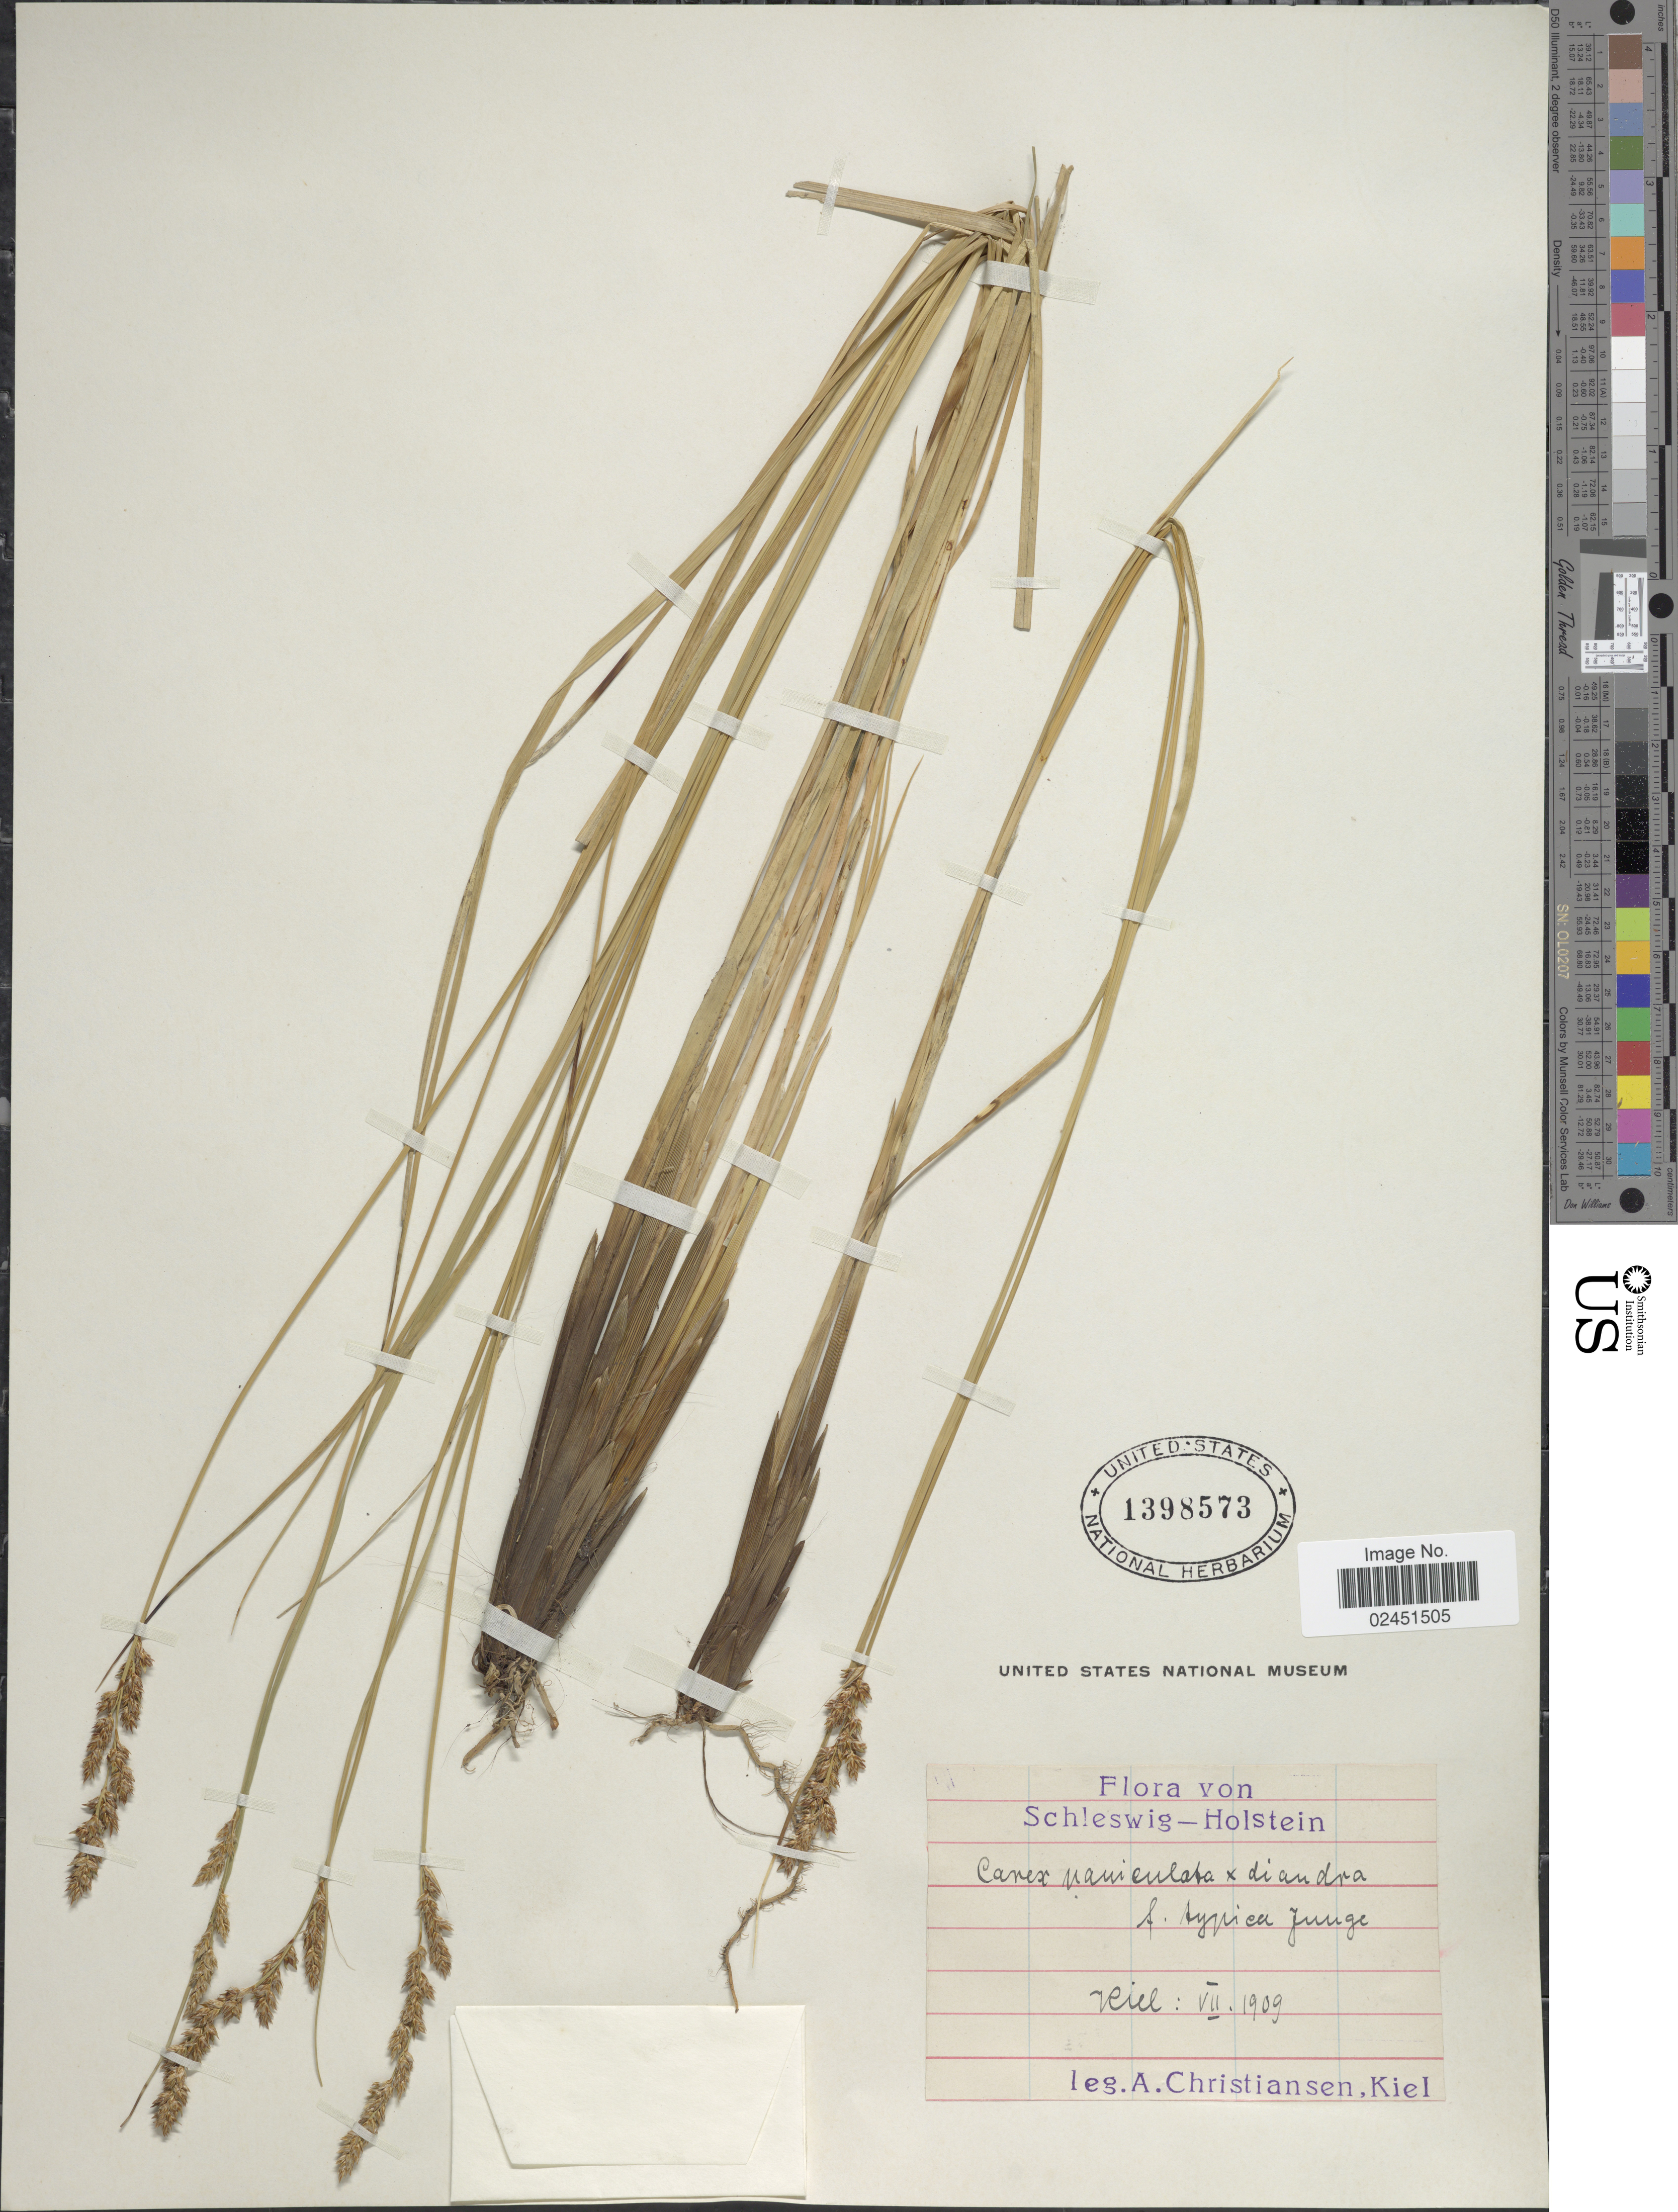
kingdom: Plantae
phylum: Tracheophyta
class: Liliopsida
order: Poales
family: Cyperaceae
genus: Carex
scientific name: Carex paniculata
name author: L.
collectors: A. Christiansen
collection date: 1909-07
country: Germany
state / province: Schleswig-Holstein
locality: Kiel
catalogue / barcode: US 1398573